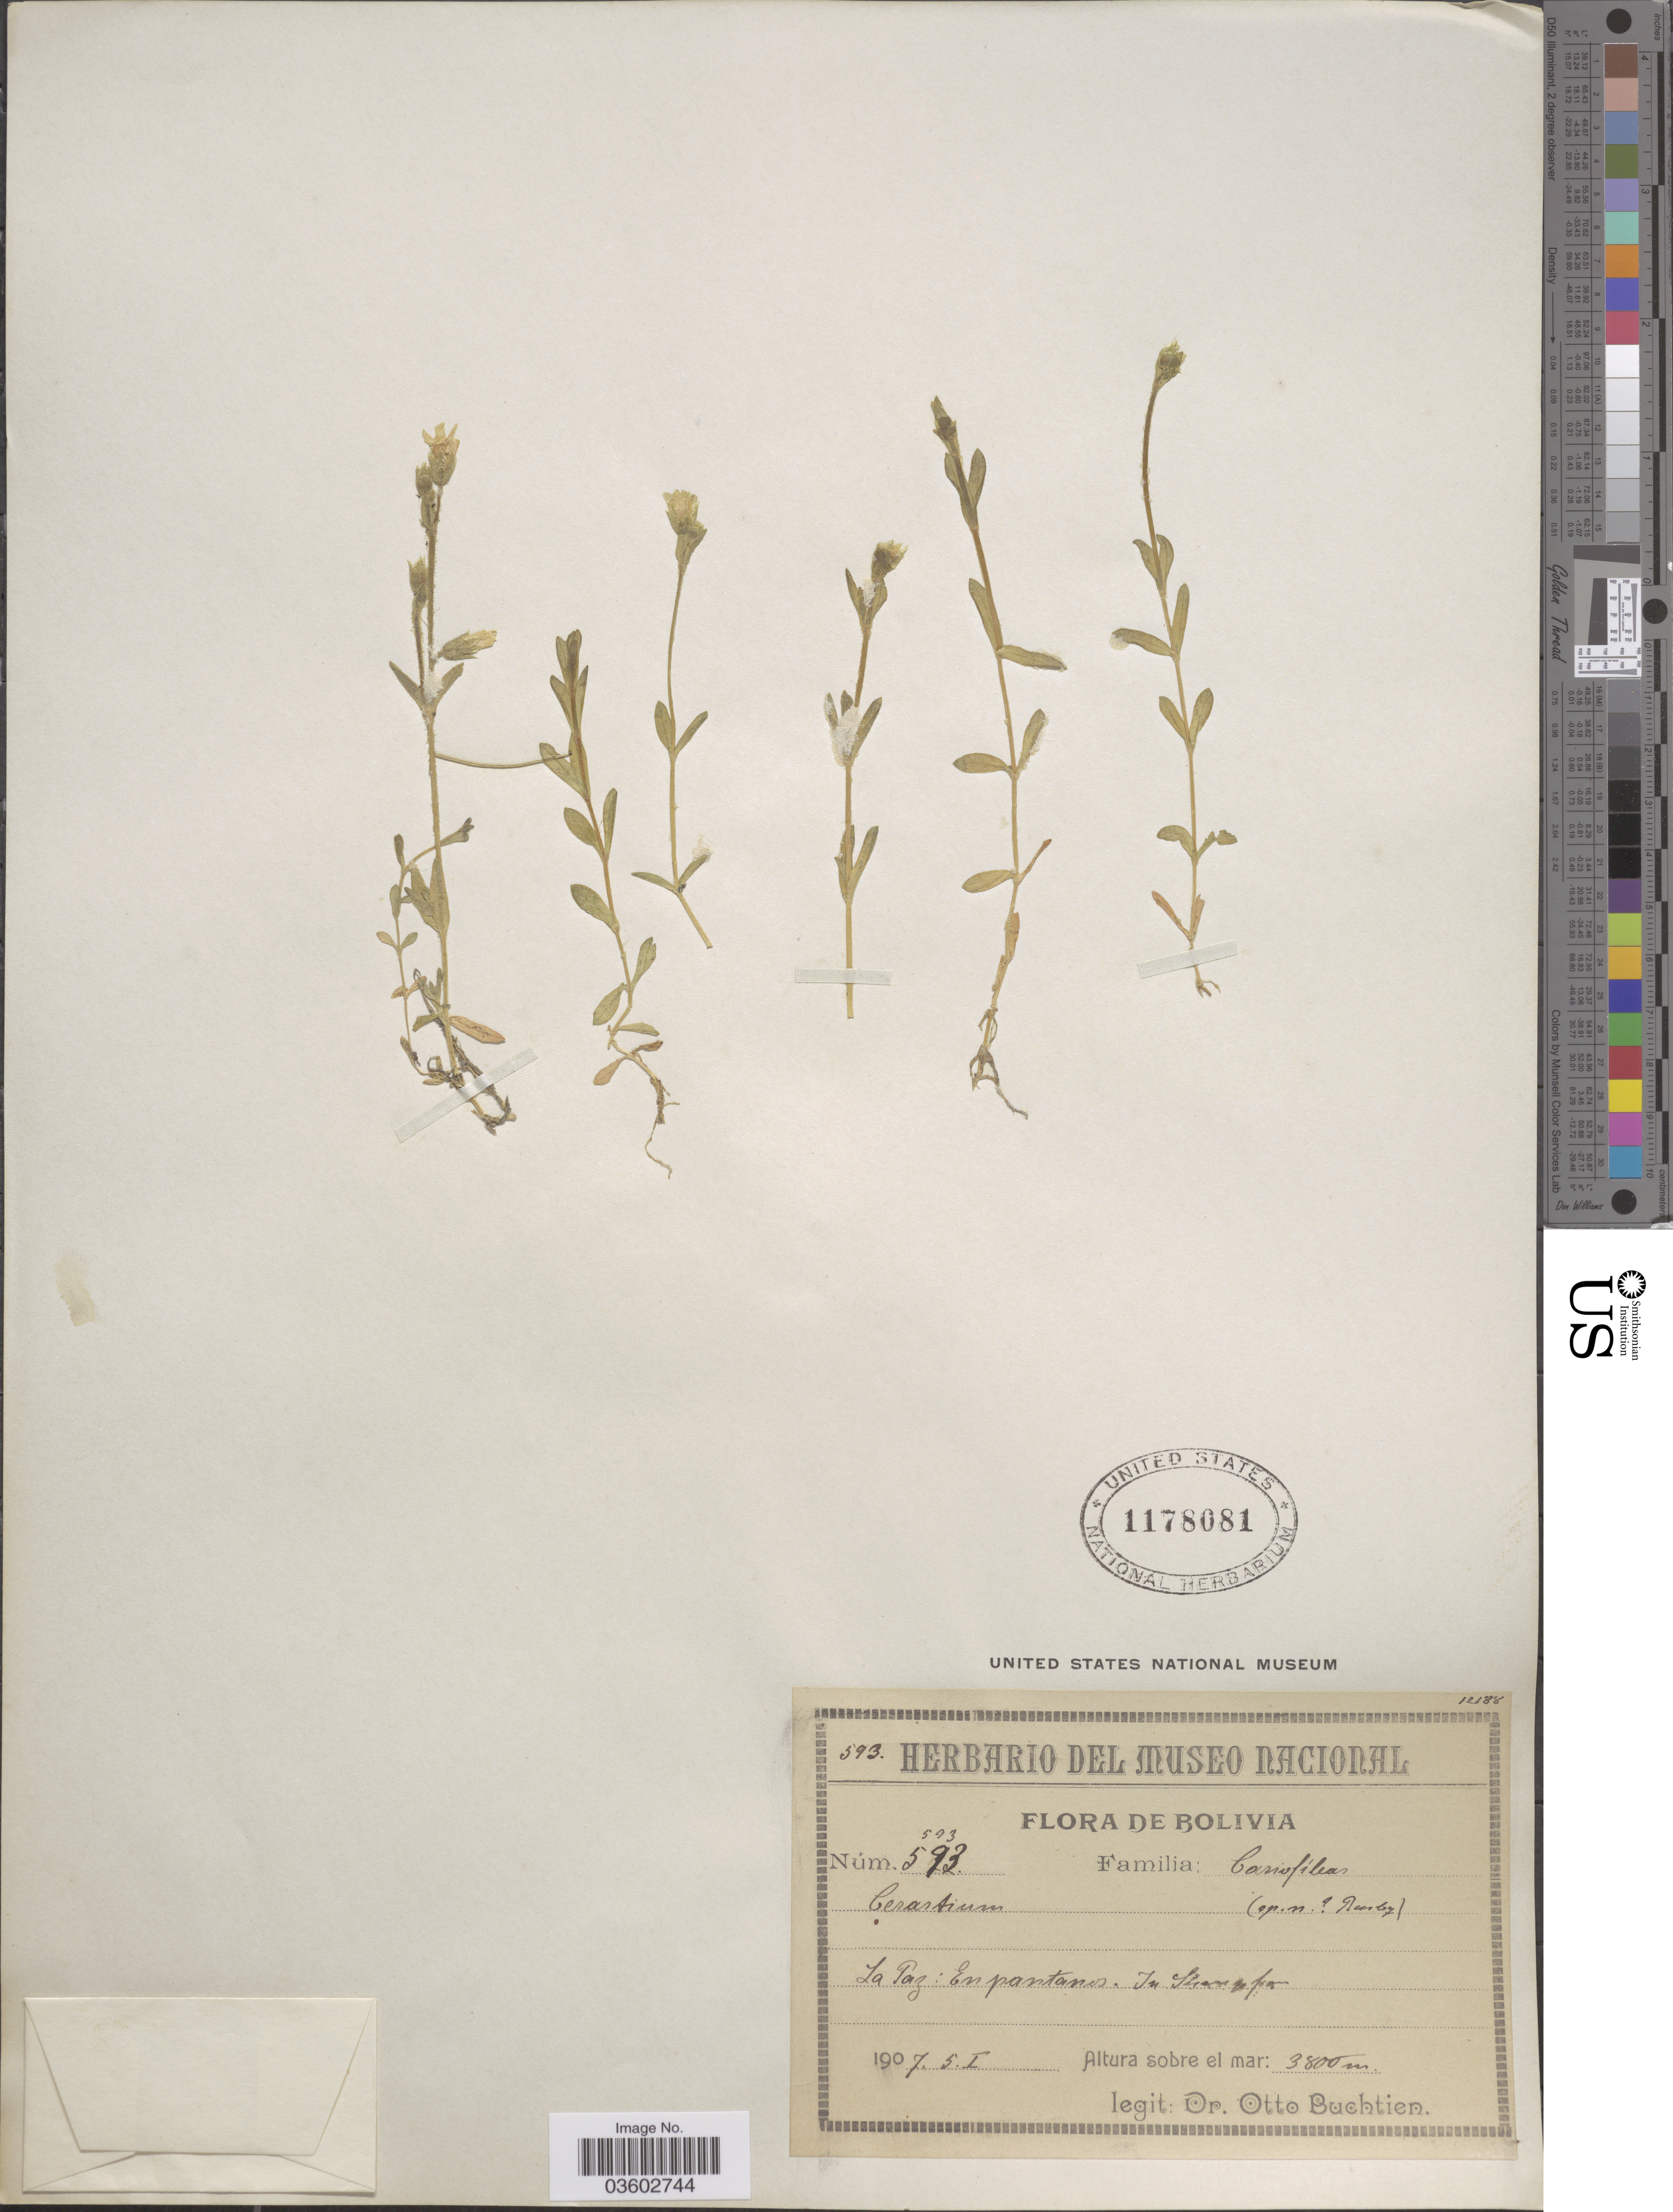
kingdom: Plantae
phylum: Tracheophyta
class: Magnoliopsida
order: Caryophyllales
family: Caryophyllaceae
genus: Cerastium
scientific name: Cerastium sp.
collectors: O. Buchtien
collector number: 593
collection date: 1907-01-05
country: Bolivia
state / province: La Paz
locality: En pantanos.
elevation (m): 3800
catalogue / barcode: US 1178081